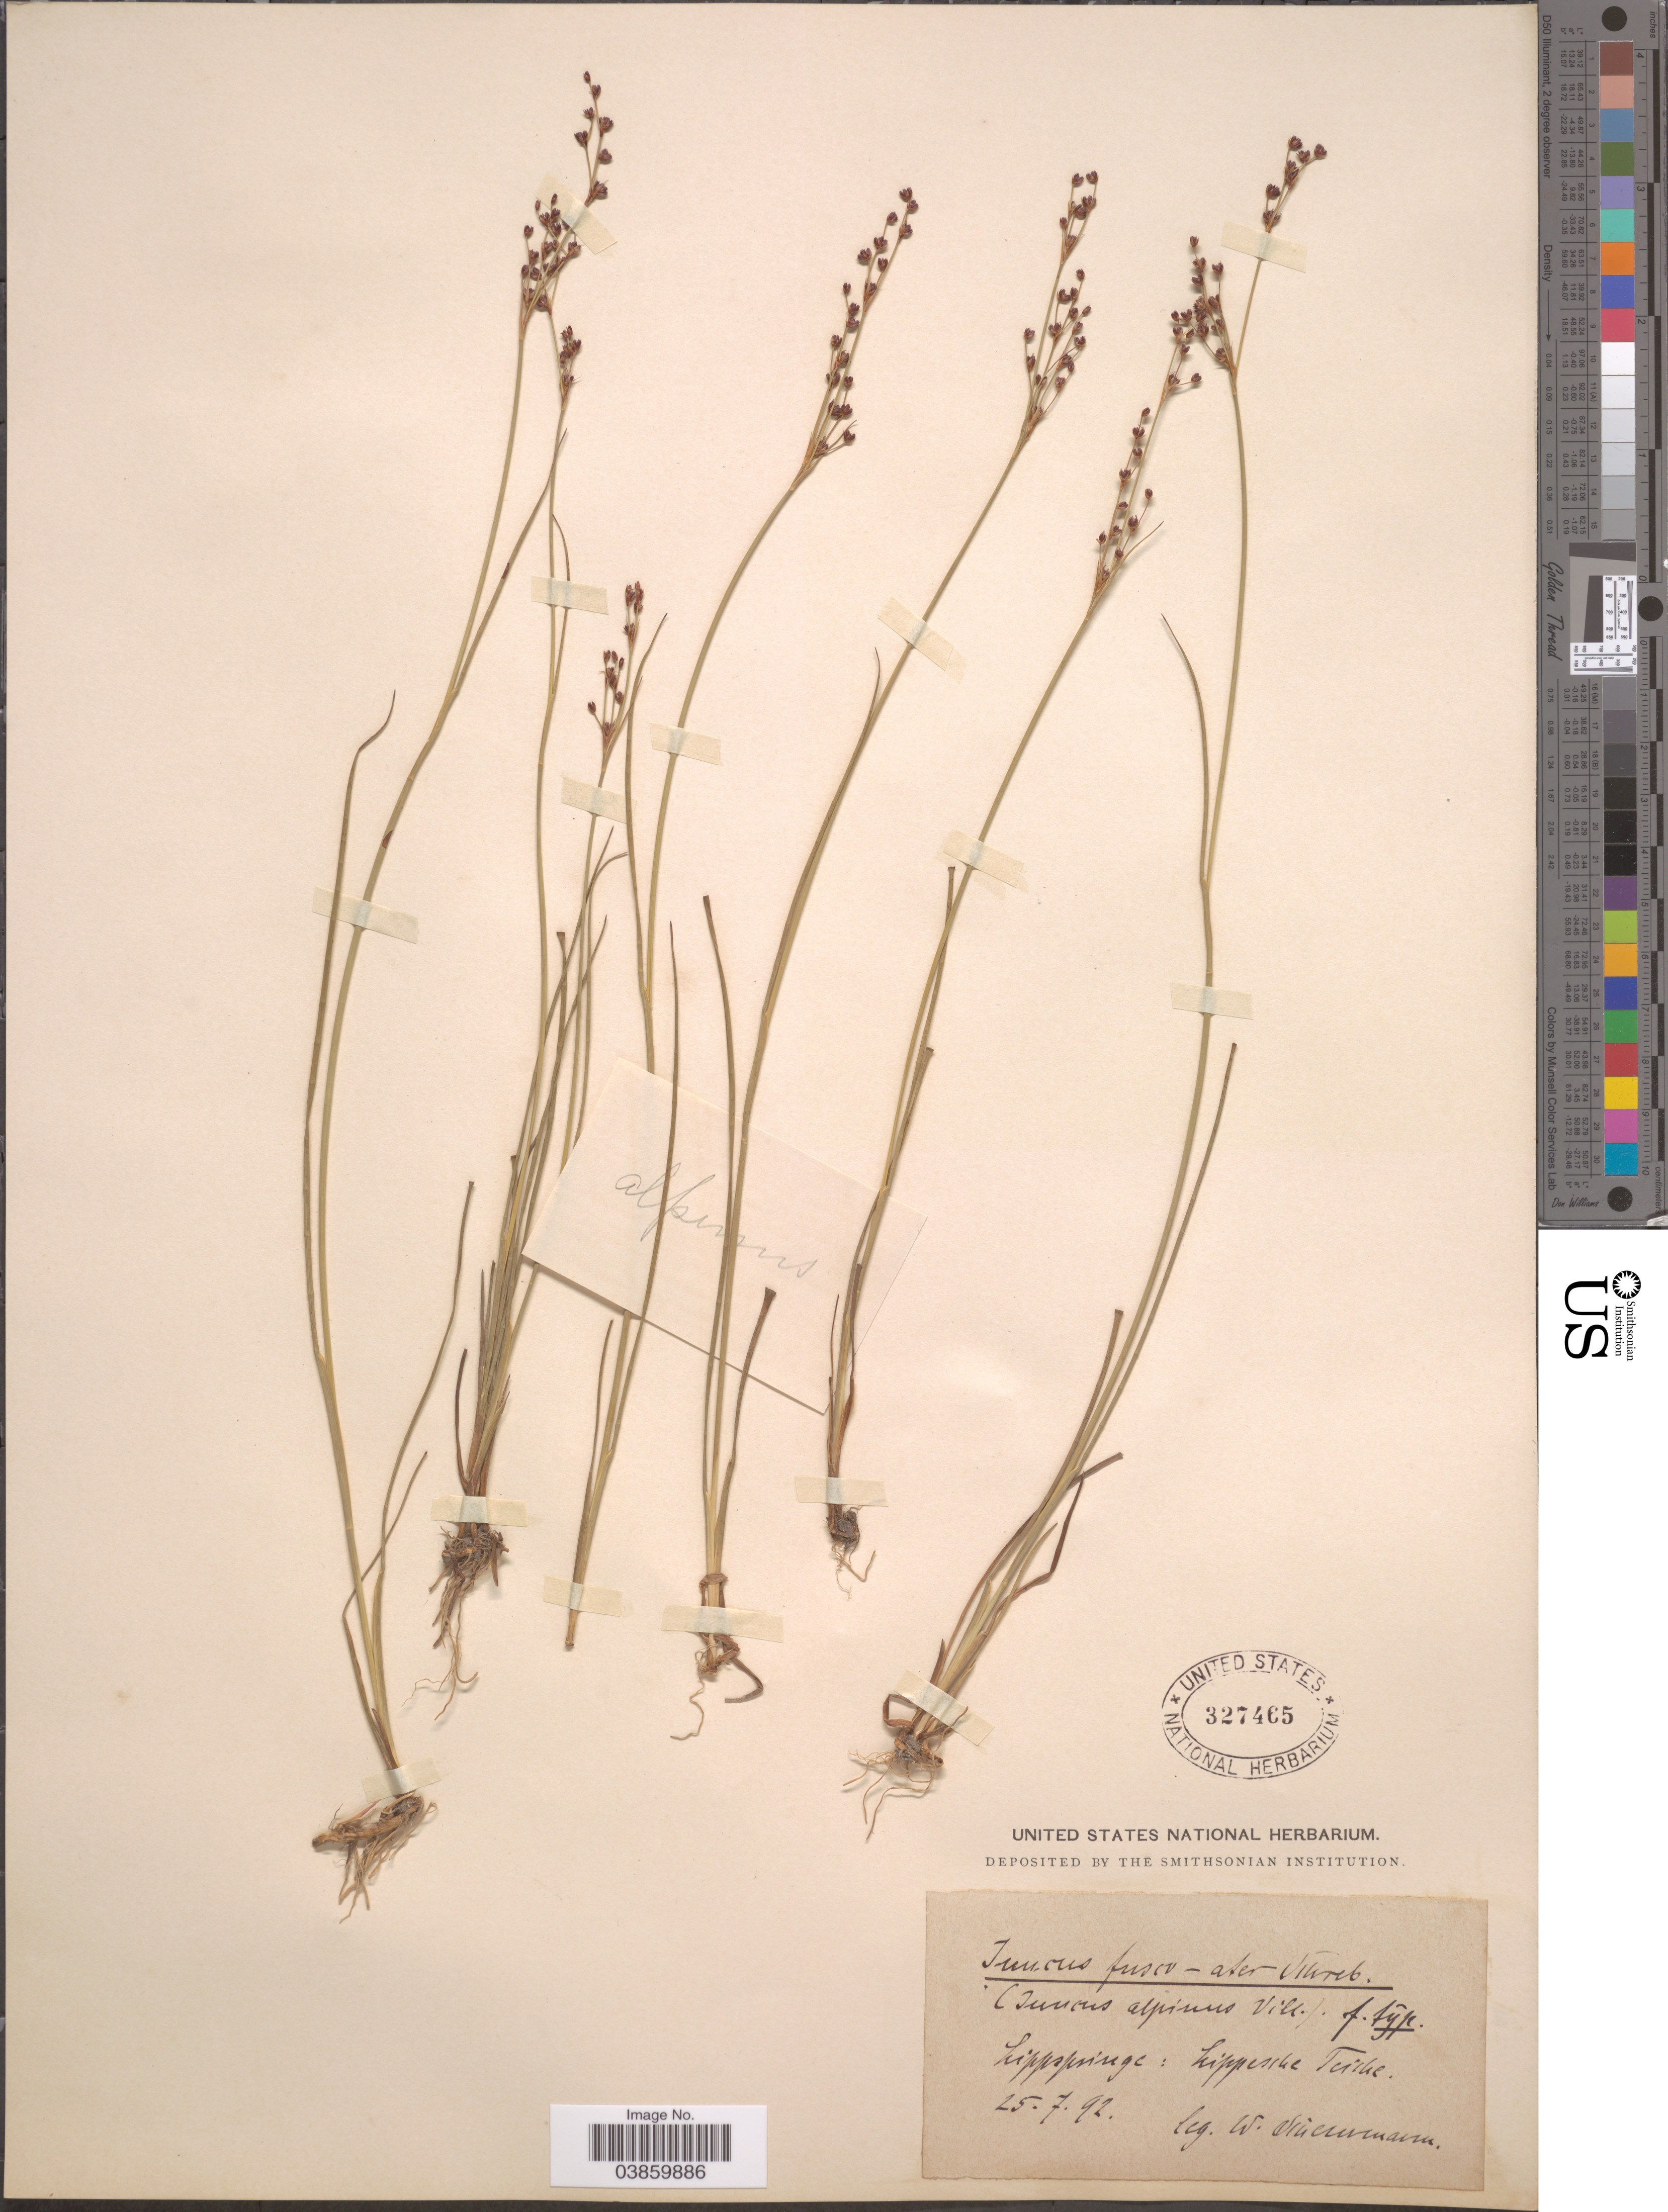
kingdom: Plantae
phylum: Tracheophyta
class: Liliopsida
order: Poales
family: Juncaceae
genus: Juncus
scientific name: Juncus alpinus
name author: Vill.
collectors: W. Schemmann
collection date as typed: Transcribed d/m/y: 25/7/92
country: Germany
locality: Lippspringe: Lippesche Teiche.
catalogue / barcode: US 327465